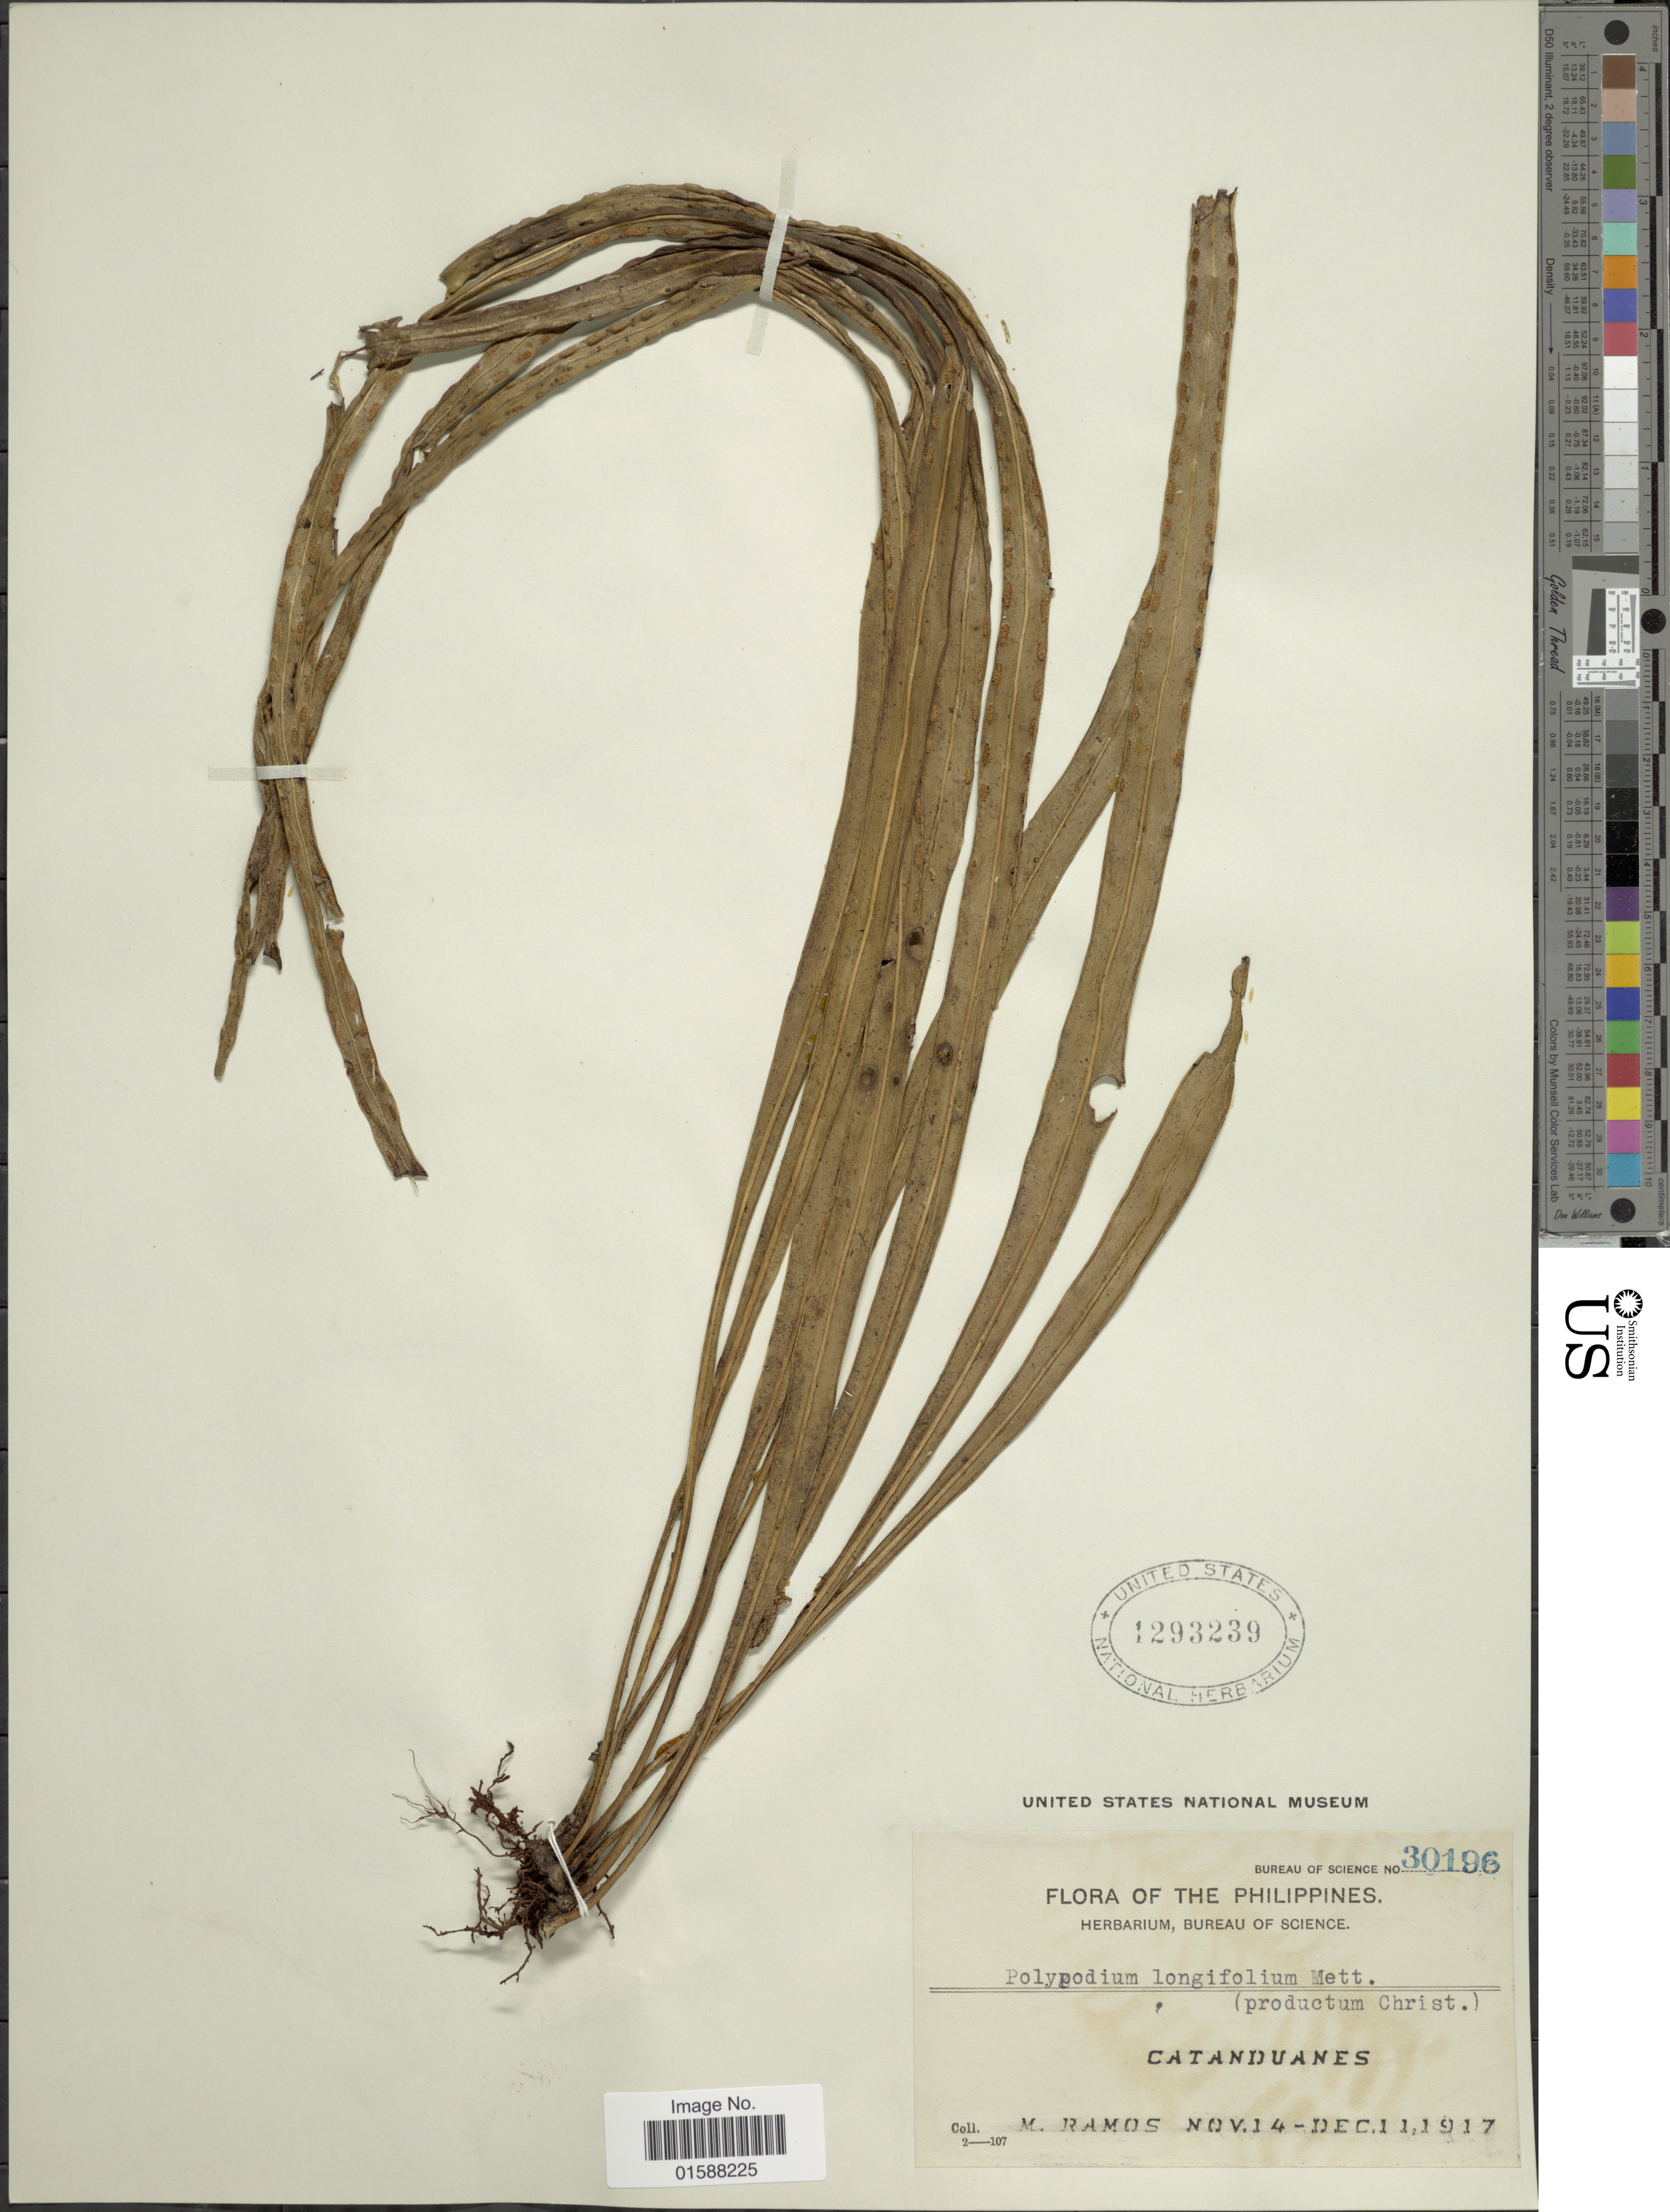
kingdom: Plantae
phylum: Tracheophyta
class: Polypodiopsida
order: Polypodiales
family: Polypodiaceae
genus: Lepisorus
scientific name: Lepisorus longifolius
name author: (Blume) Holttum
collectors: M. Ramos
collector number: Bureau of Science 30196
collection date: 1917-11-14/1917-12-11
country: Philippines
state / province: Bicol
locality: Catanduanes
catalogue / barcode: US 1293239